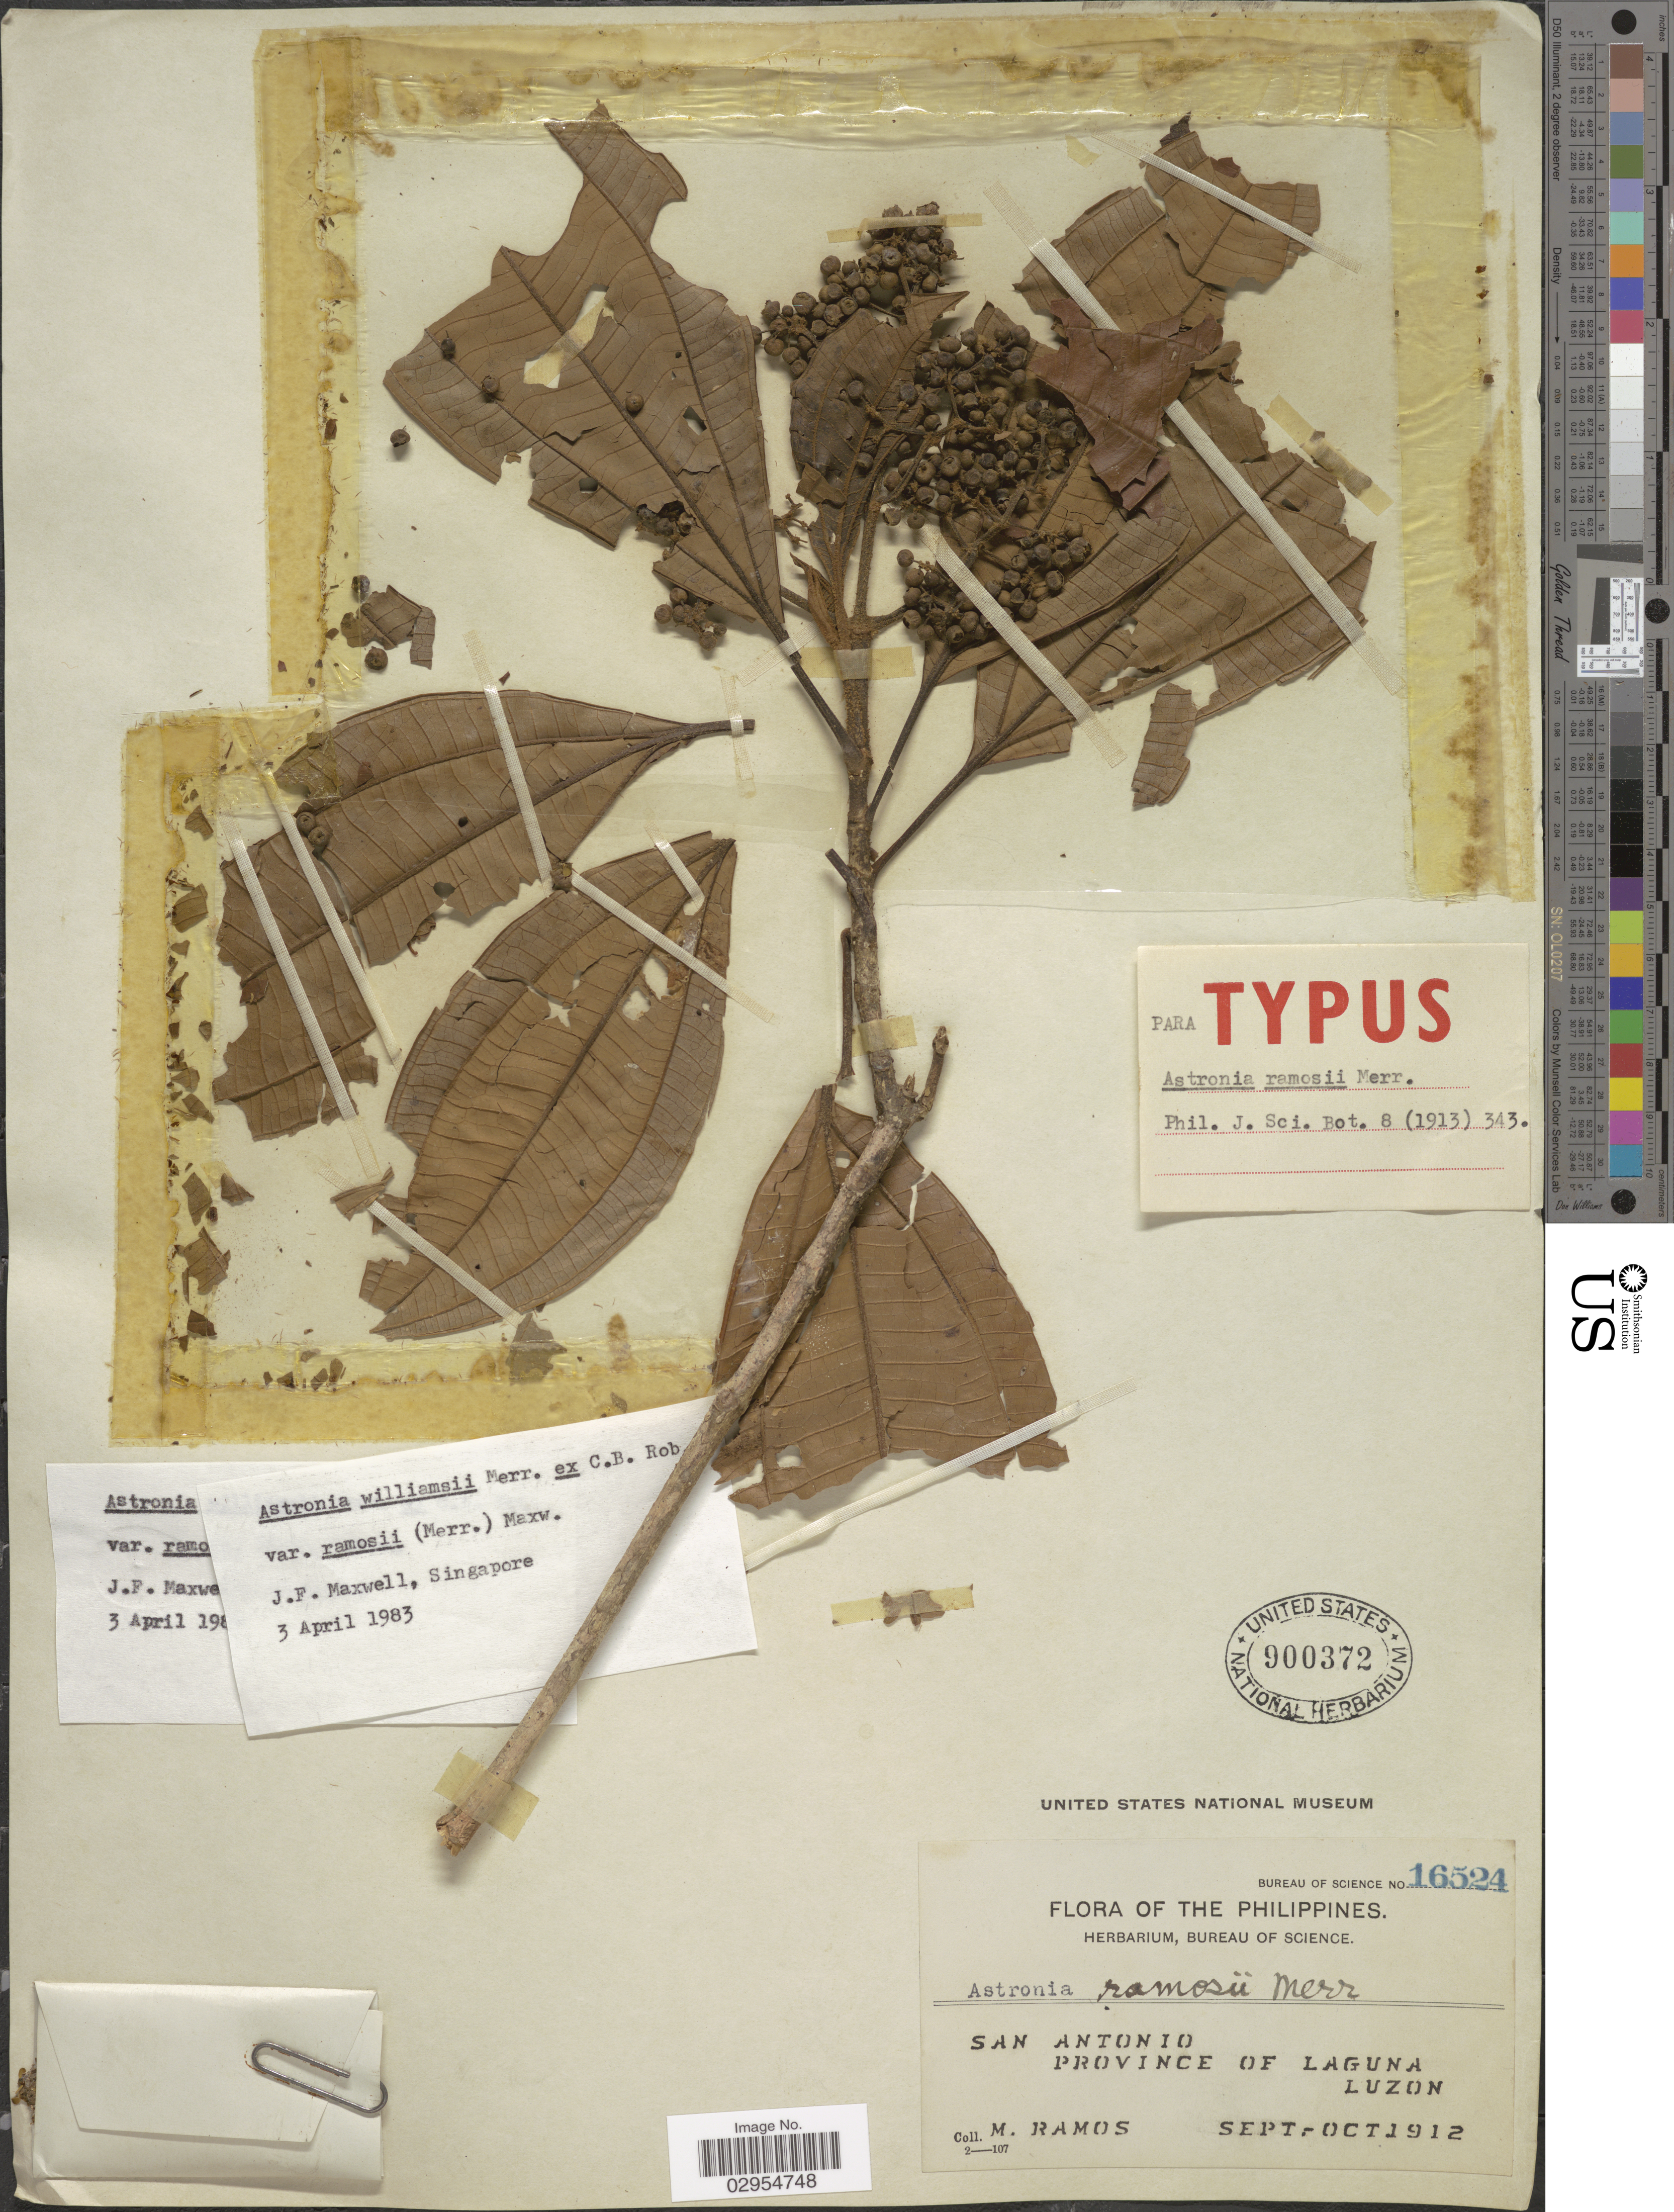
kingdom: Plantae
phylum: Tracheophyta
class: Magnoliopsida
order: Myrtales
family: Melastomataceae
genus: Astronia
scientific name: Astronia williamsii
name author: Merr. ex C.B. Rob.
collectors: M. Ramos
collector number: Bureau of Science 16524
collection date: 1912-09/1912-10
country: Philippines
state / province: Calabarzon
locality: San Antonio, Prov. of Laguna, Luzon.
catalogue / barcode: US 900372